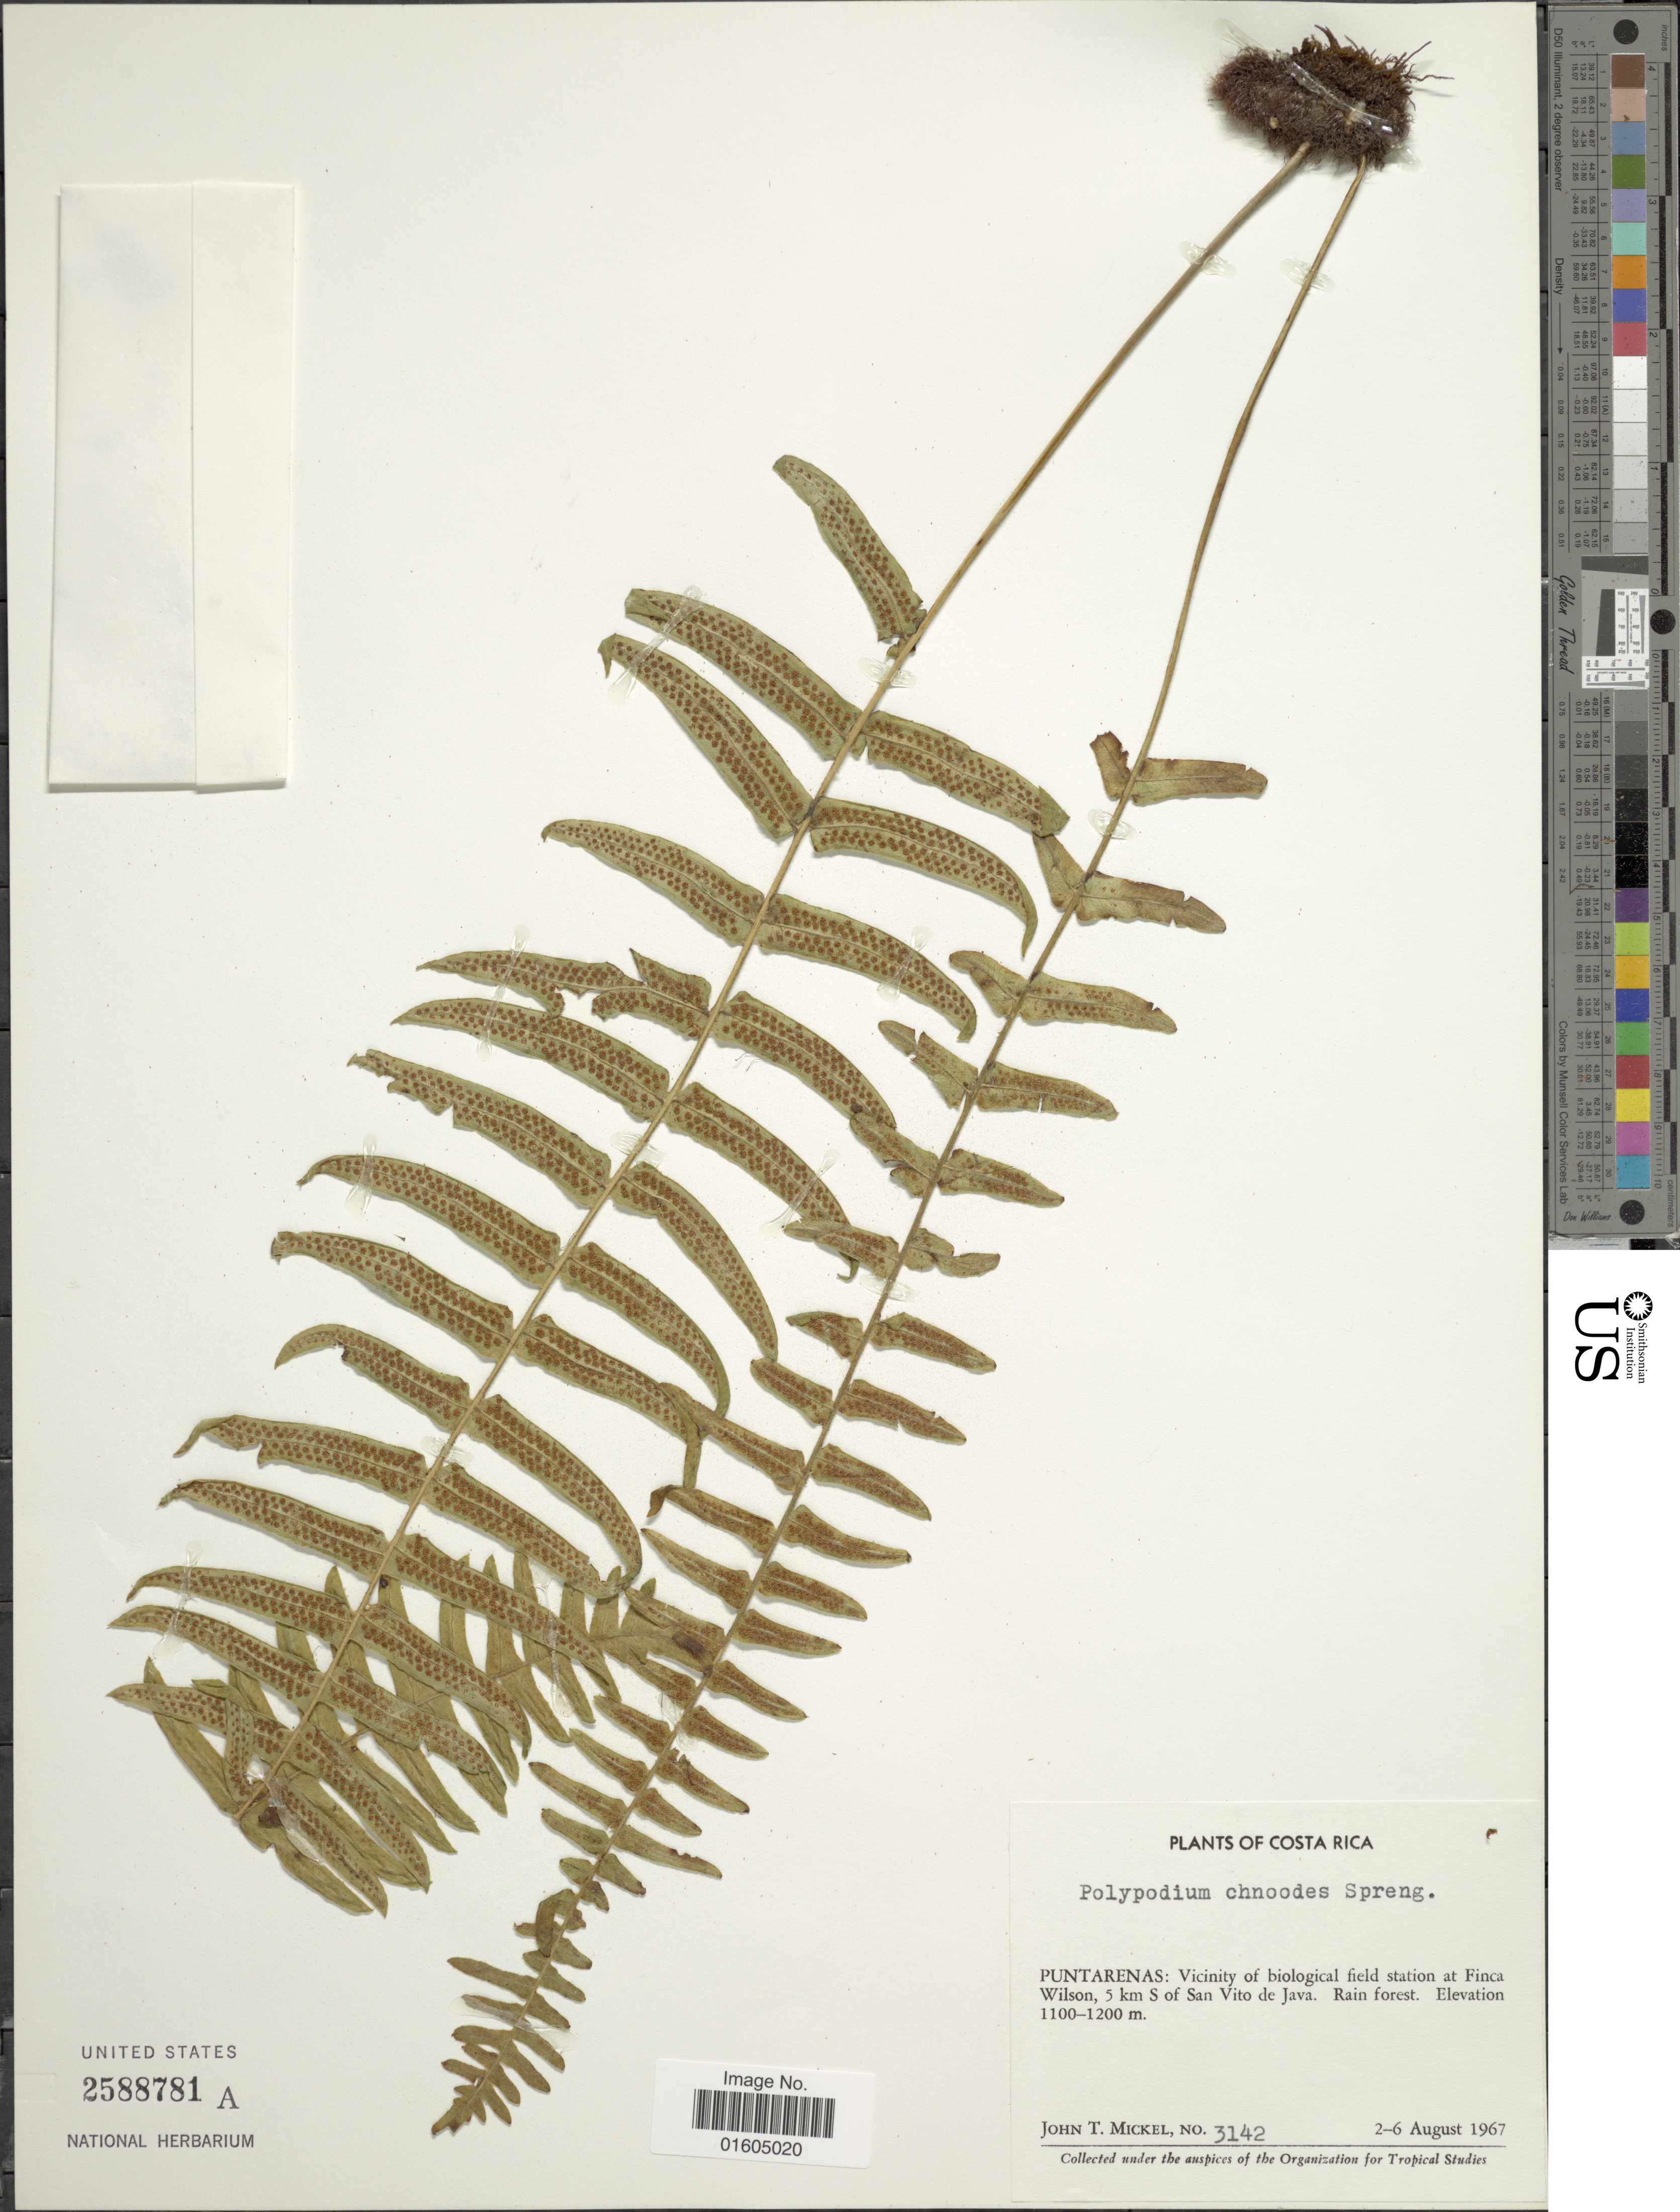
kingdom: Plantae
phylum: Tracheophyta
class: Polypodiopsida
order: Polypodiales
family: Polypodiaceae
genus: Serpocaulon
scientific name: Serpocaulon dissimile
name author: (L.) A.R. Sm.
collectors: J. T. Mickel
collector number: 3142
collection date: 1967-08-02/1967-08-06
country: Costa Rica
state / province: Puntarenas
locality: Costa Rica. Puntarenas: Vicinity of biological field station at Finca Wilson, 5 km S of San Vito de Java. Rain forest.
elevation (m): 1100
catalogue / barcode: US 2588781A